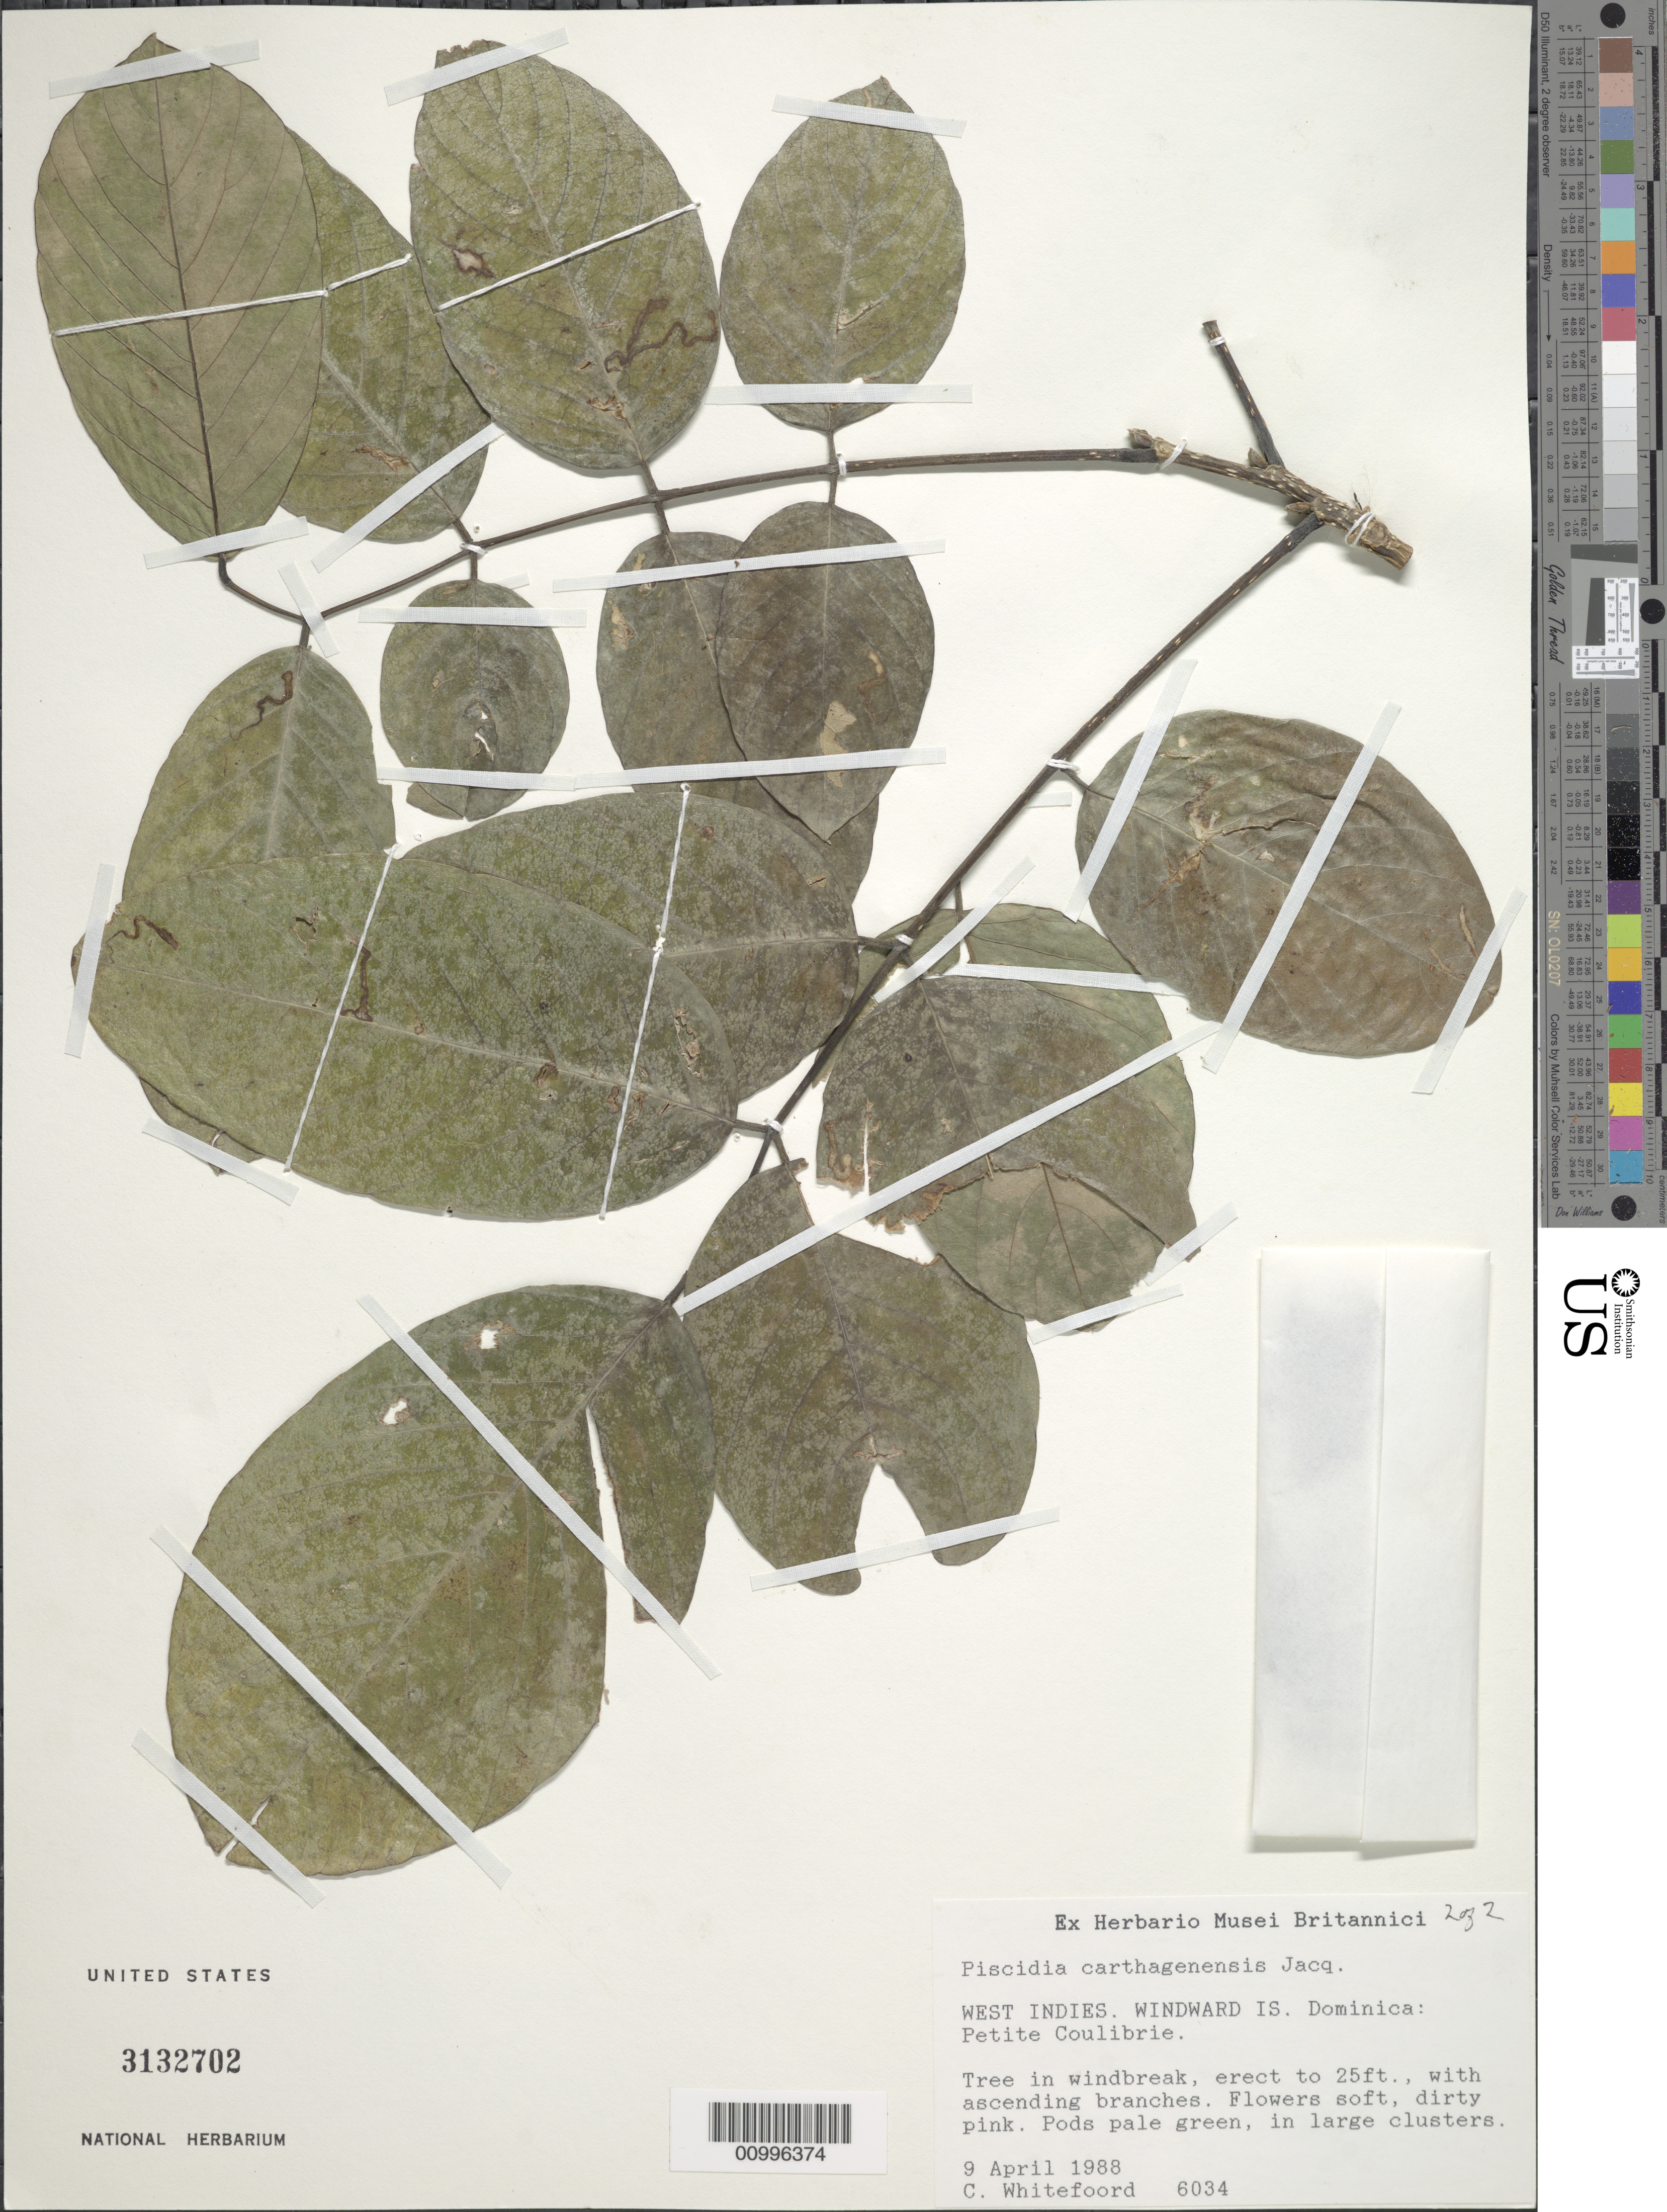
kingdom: Plantae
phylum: Tracheophyta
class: Magnoliopsida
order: Fabales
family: Fabaceae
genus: Piscidia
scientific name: Piscidia carthagenensis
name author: Jacq.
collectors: C. Whitefoord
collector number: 6034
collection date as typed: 09 Apr 1988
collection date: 1988-04-09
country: Dominica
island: Dominica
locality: Petite Coulibrie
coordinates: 0 N, 0 E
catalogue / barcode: US 3132702